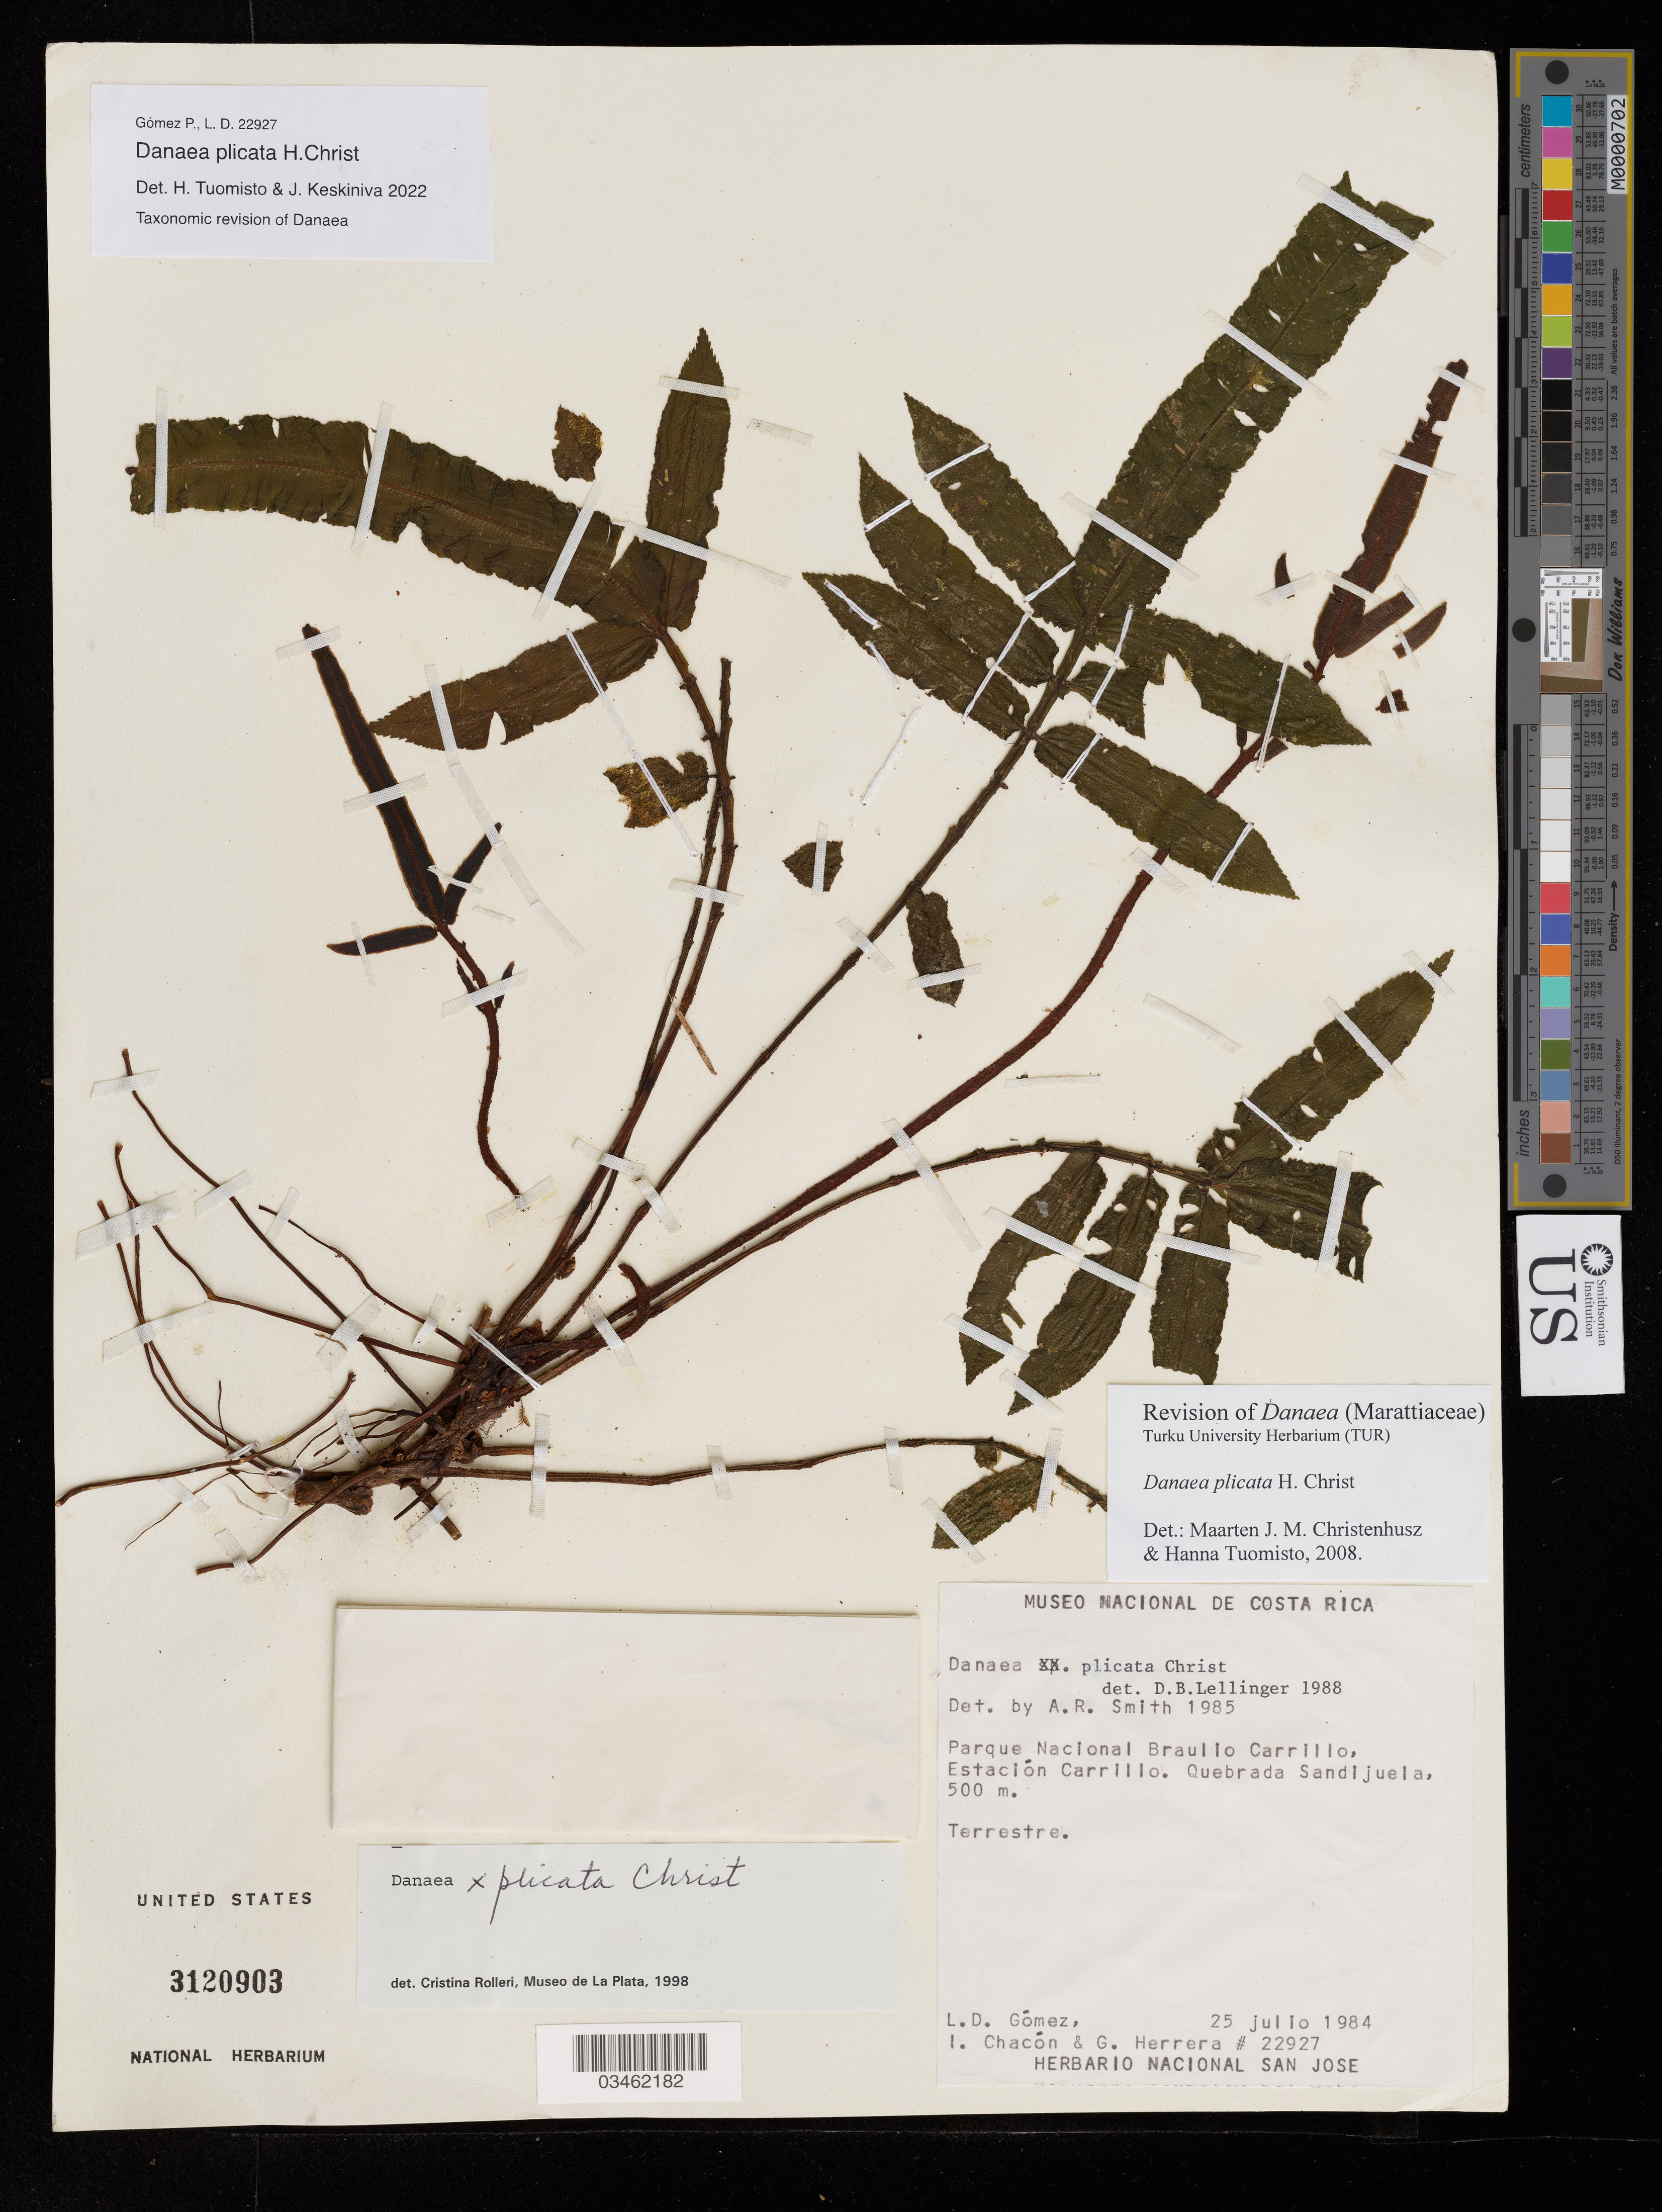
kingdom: Plantae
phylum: Tracheophyta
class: Polypodiopsida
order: Marattiales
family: Marattiaceae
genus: Danaea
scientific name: Danaea x plicata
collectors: L. Gomez, I. Chacón & G. Herrera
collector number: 22927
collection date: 1984-07-25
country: Costa Rica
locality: Parque Nacional Braulio Carrillo, Estación Carrillo. Quebrada Sandijuela.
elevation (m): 500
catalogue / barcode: US 3120903